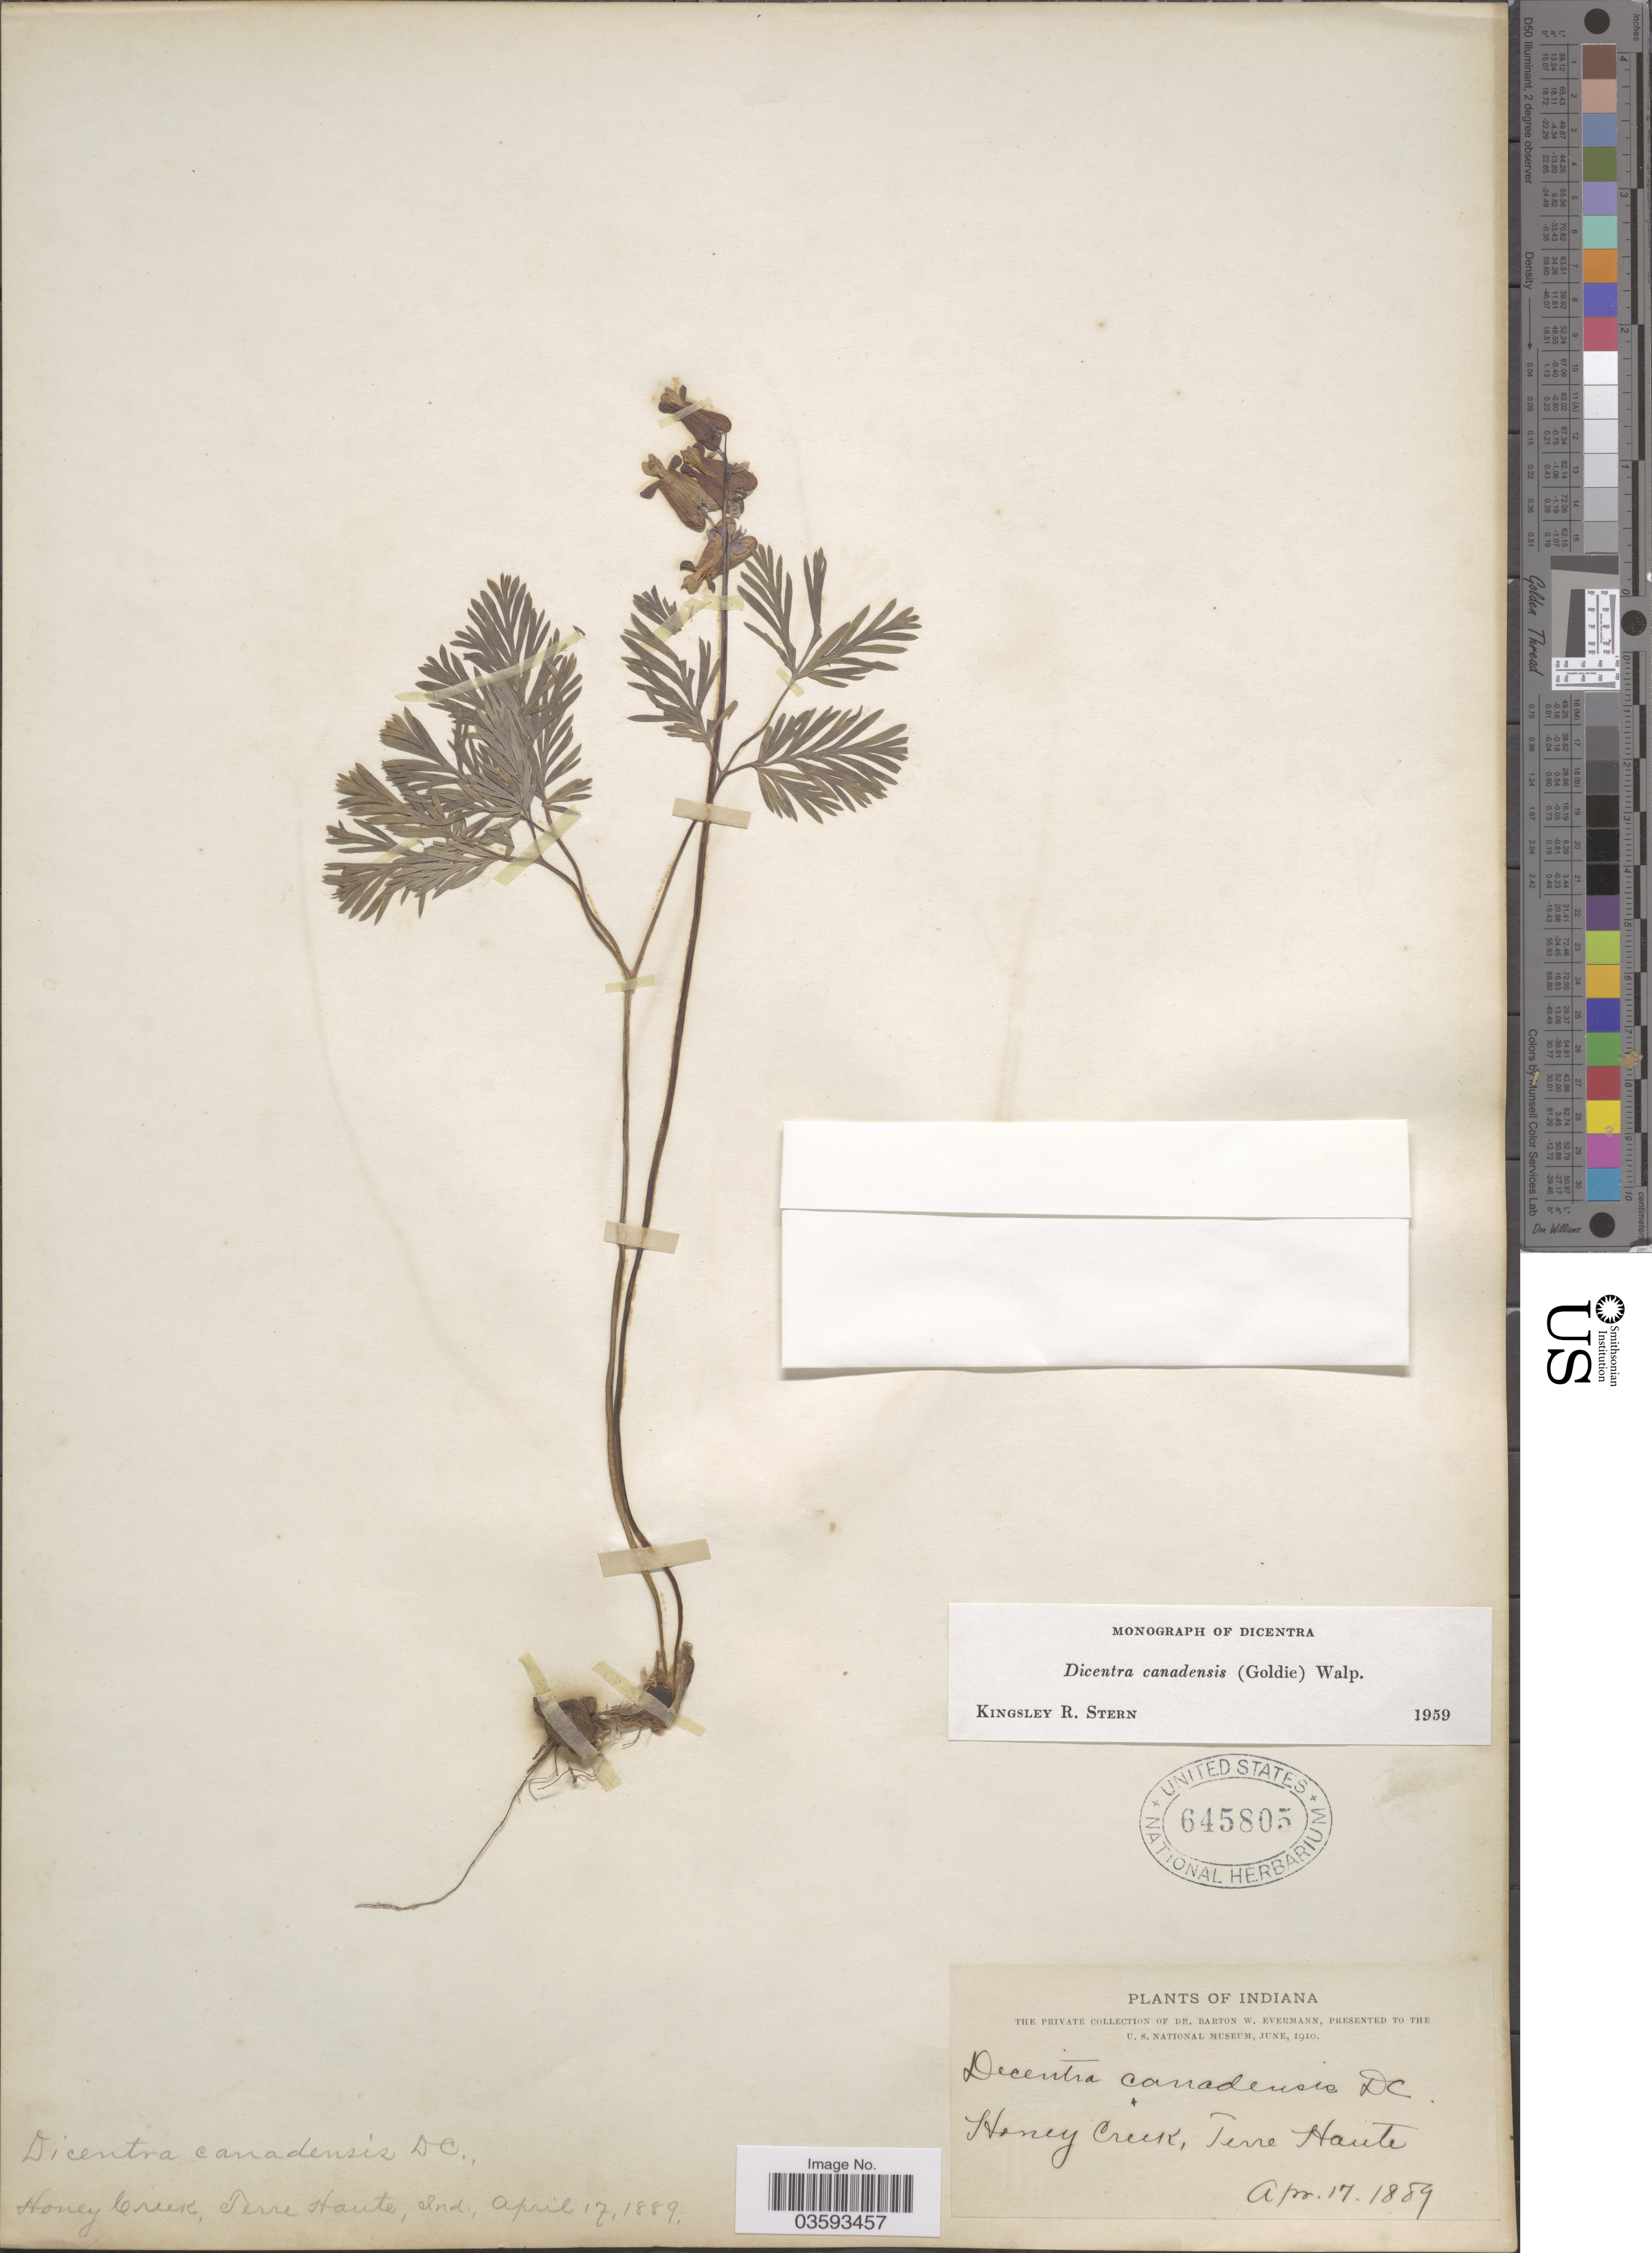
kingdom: Plantae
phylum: Tracheophyta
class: Magnoliopsida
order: Ranunculales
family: Papaveraceae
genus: Dicentra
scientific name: Dicentra canadensis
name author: (Goldie) Walp.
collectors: B. W. Evermann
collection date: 1889-04-17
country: United States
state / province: Indiana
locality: Honey Creek, Terre Haute.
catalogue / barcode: US 645805